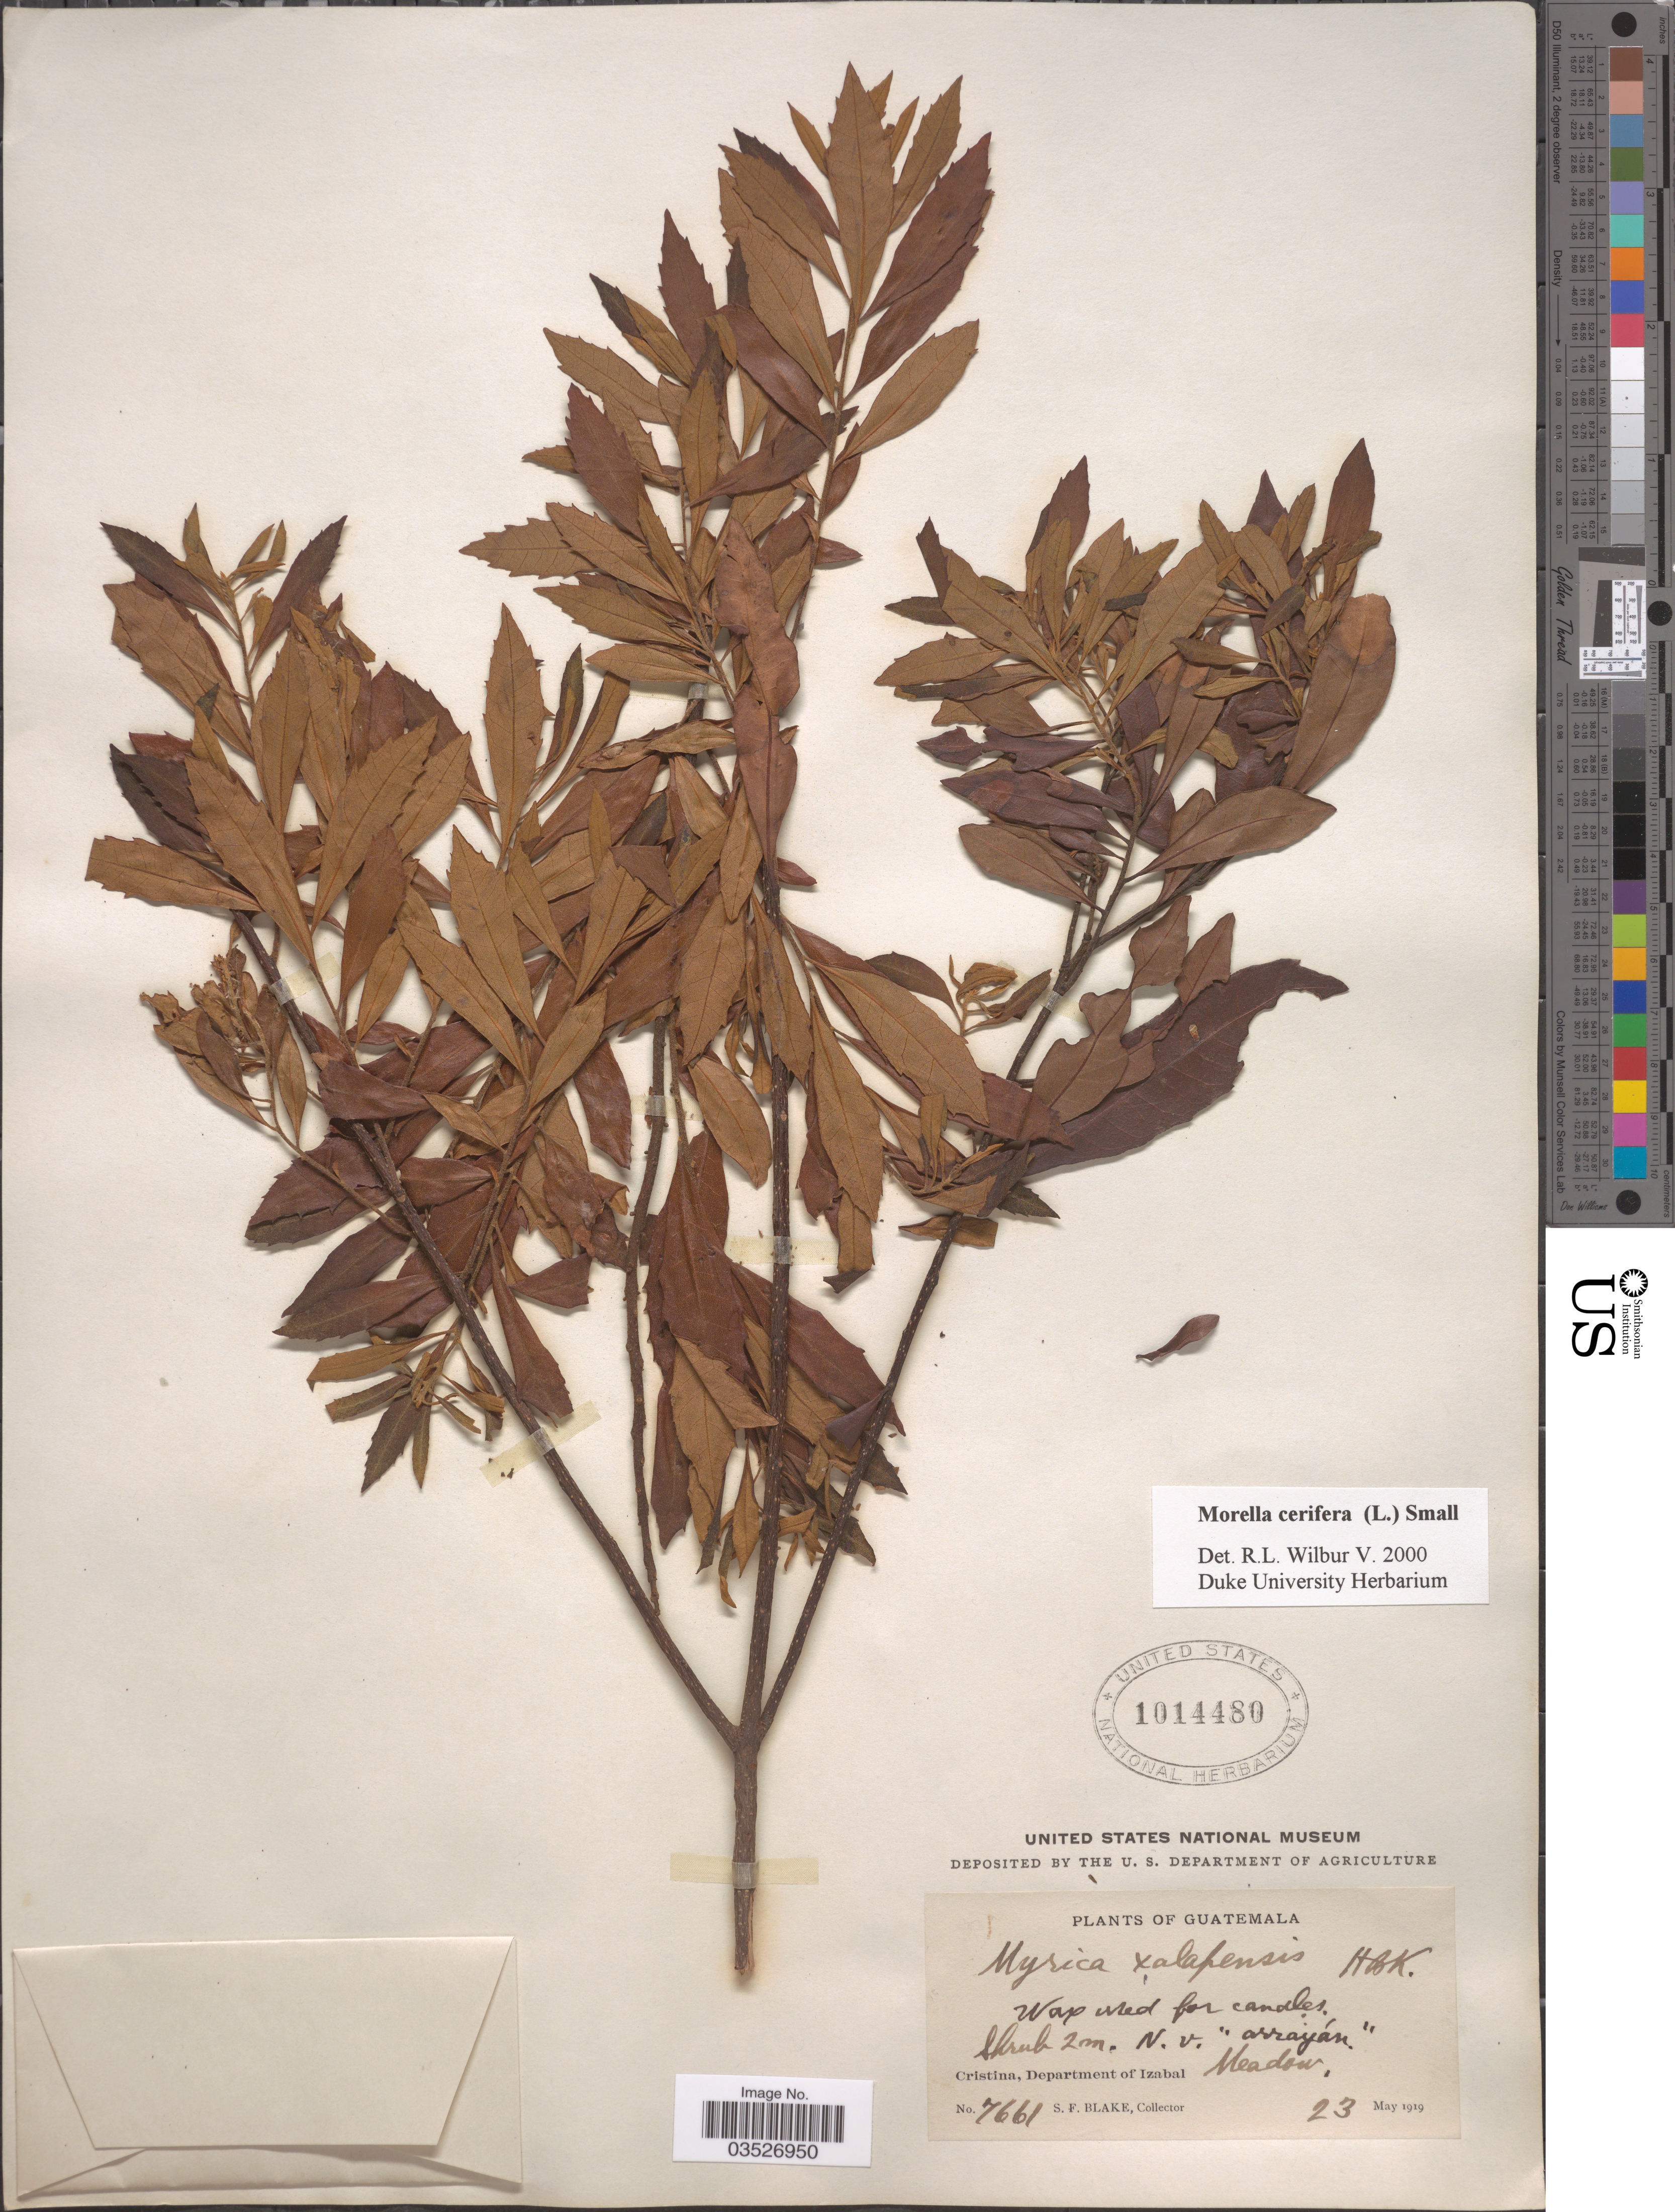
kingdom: Plantae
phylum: Tracheophyta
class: Magnoliopsida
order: Fagales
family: Myricaceae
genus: Morella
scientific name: Morella cerifera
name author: (L.) Small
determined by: Wilbur, R. L.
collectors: S. Blake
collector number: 7661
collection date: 1919-05-23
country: Guatemala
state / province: Izabal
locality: Cristina, Department of Izabal.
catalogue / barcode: US 1014480